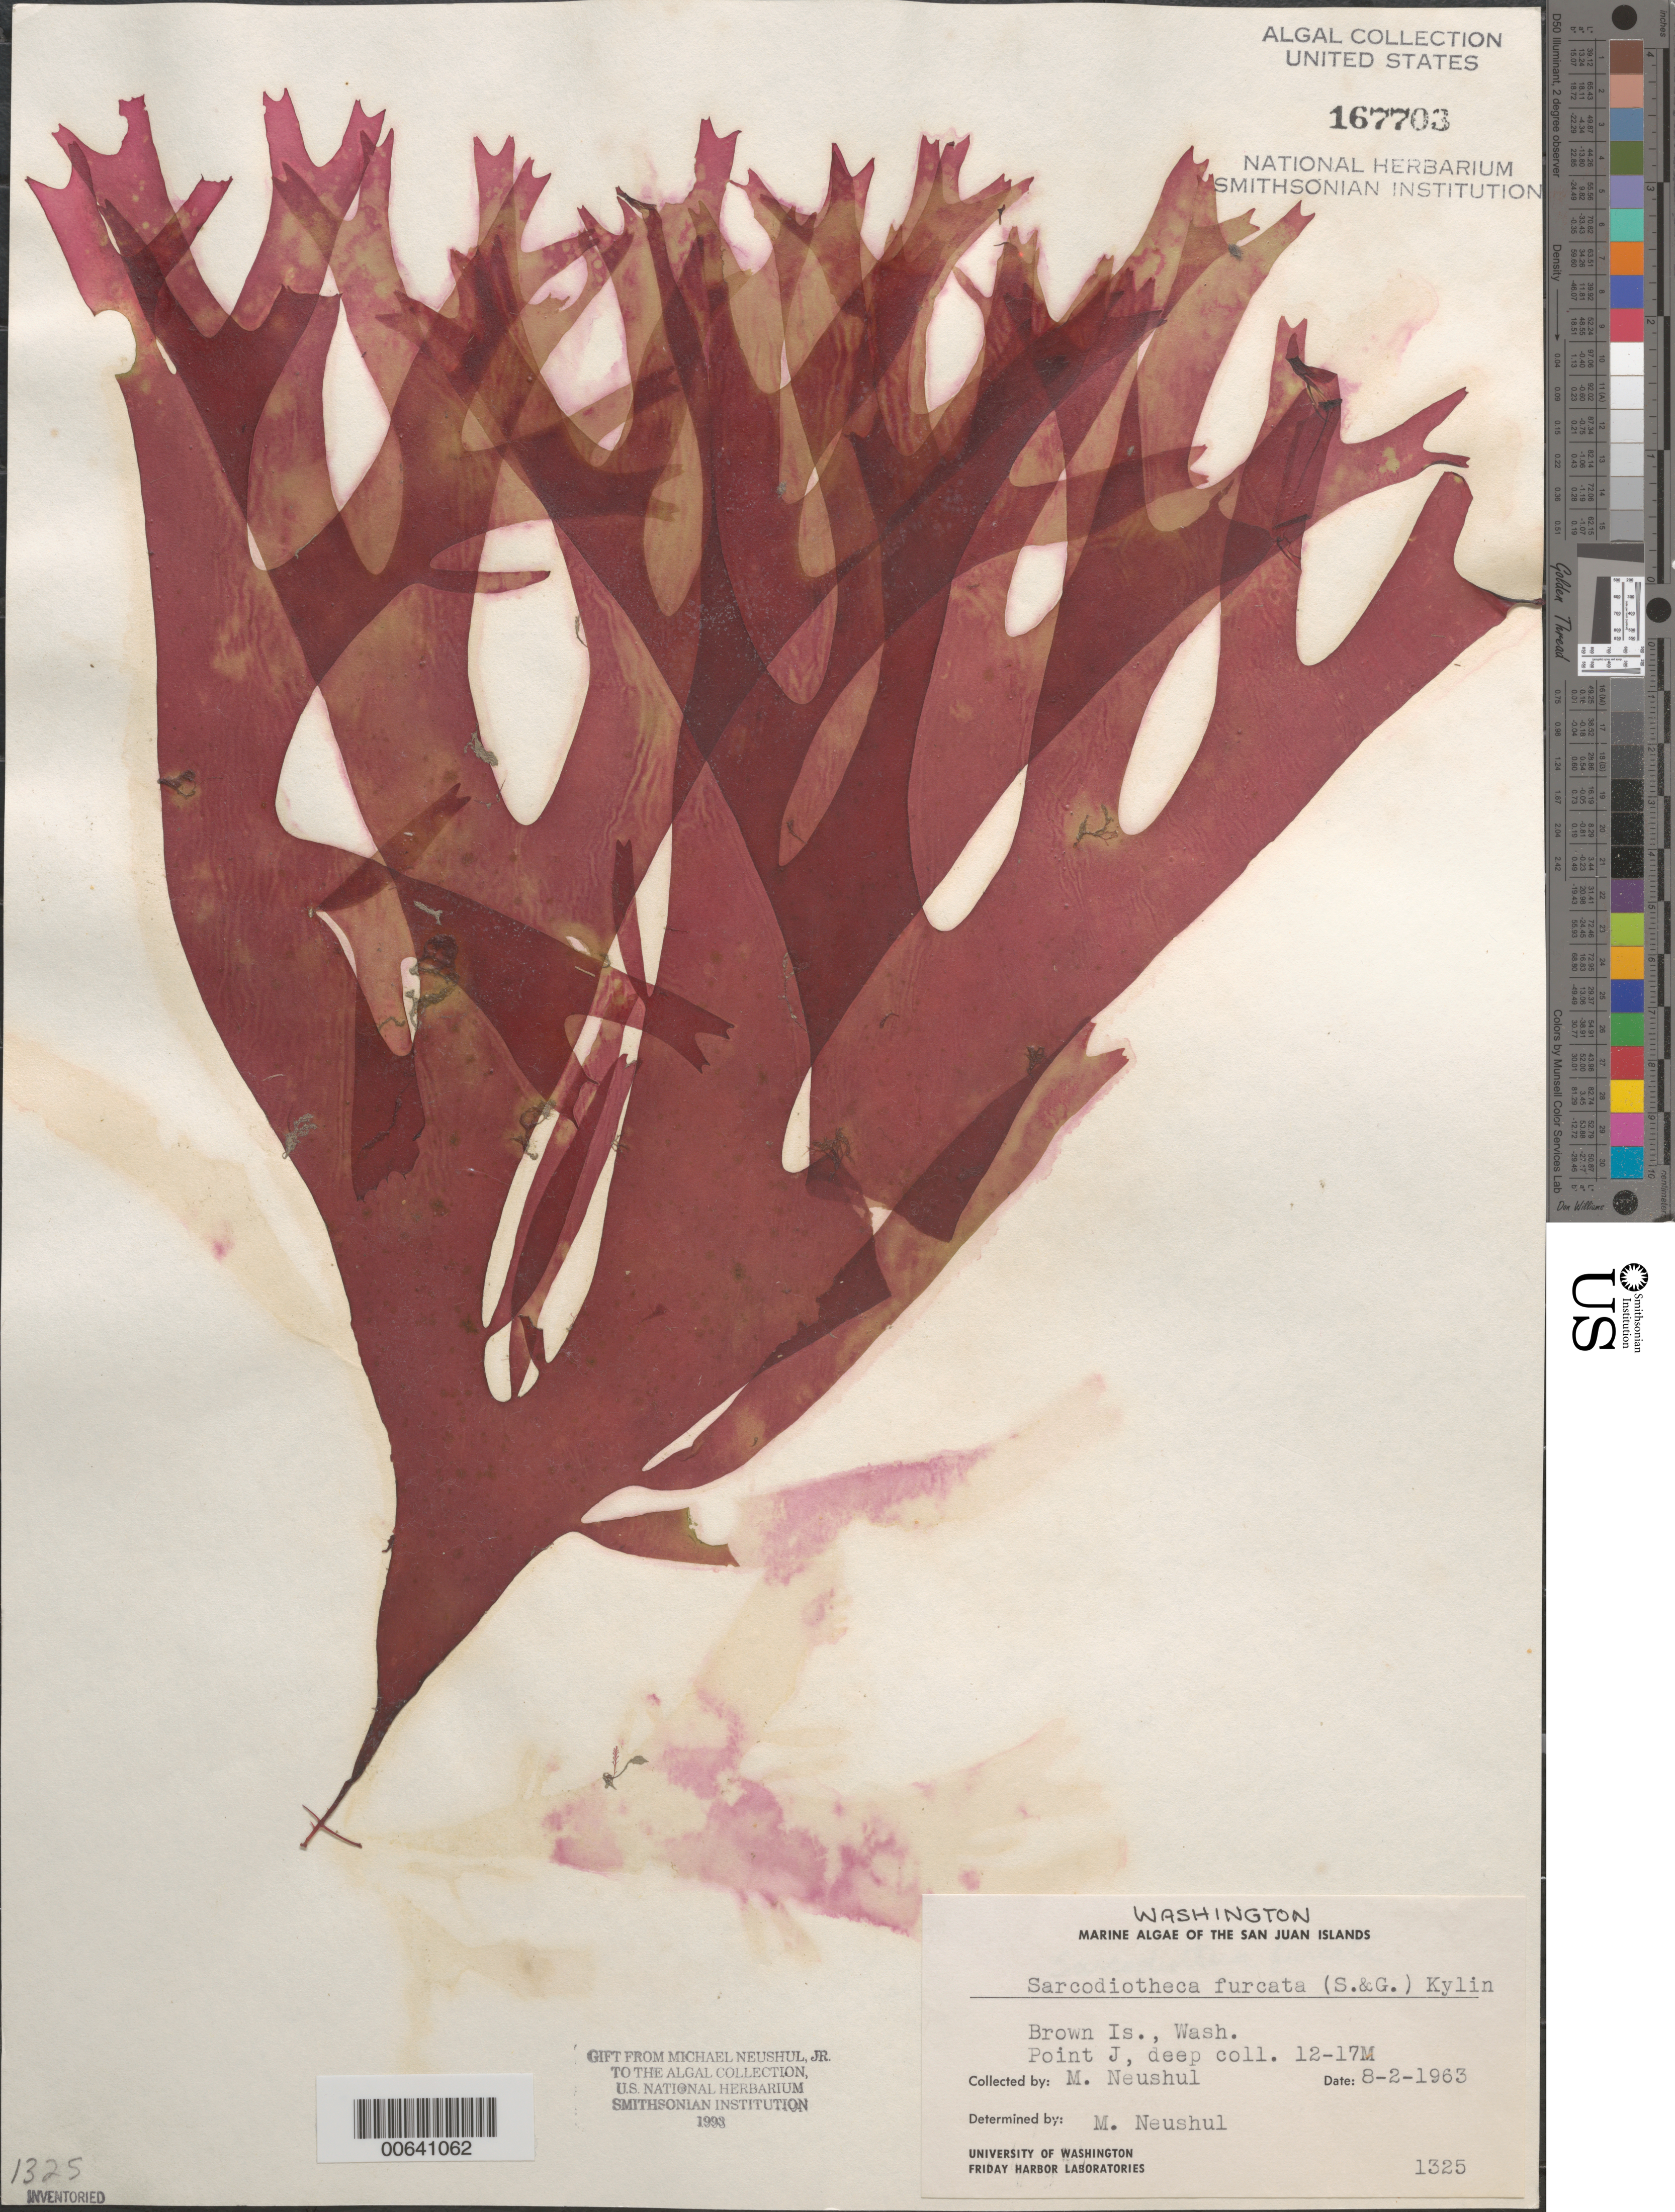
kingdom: Plantae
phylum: Rhodophyta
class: Florideophyceae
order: Gigartinales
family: Solieriaceae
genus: Sarcodiotheca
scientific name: Sarcodiotheca furcata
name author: (Setch. & N.L. Gardner) Kylin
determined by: Neushul, M.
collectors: M. Neushul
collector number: Neushul 1325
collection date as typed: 02 Aug 1963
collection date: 1963-08-02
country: United States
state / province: Washington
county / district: San Juan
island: Brown Island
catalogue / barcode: US 167703